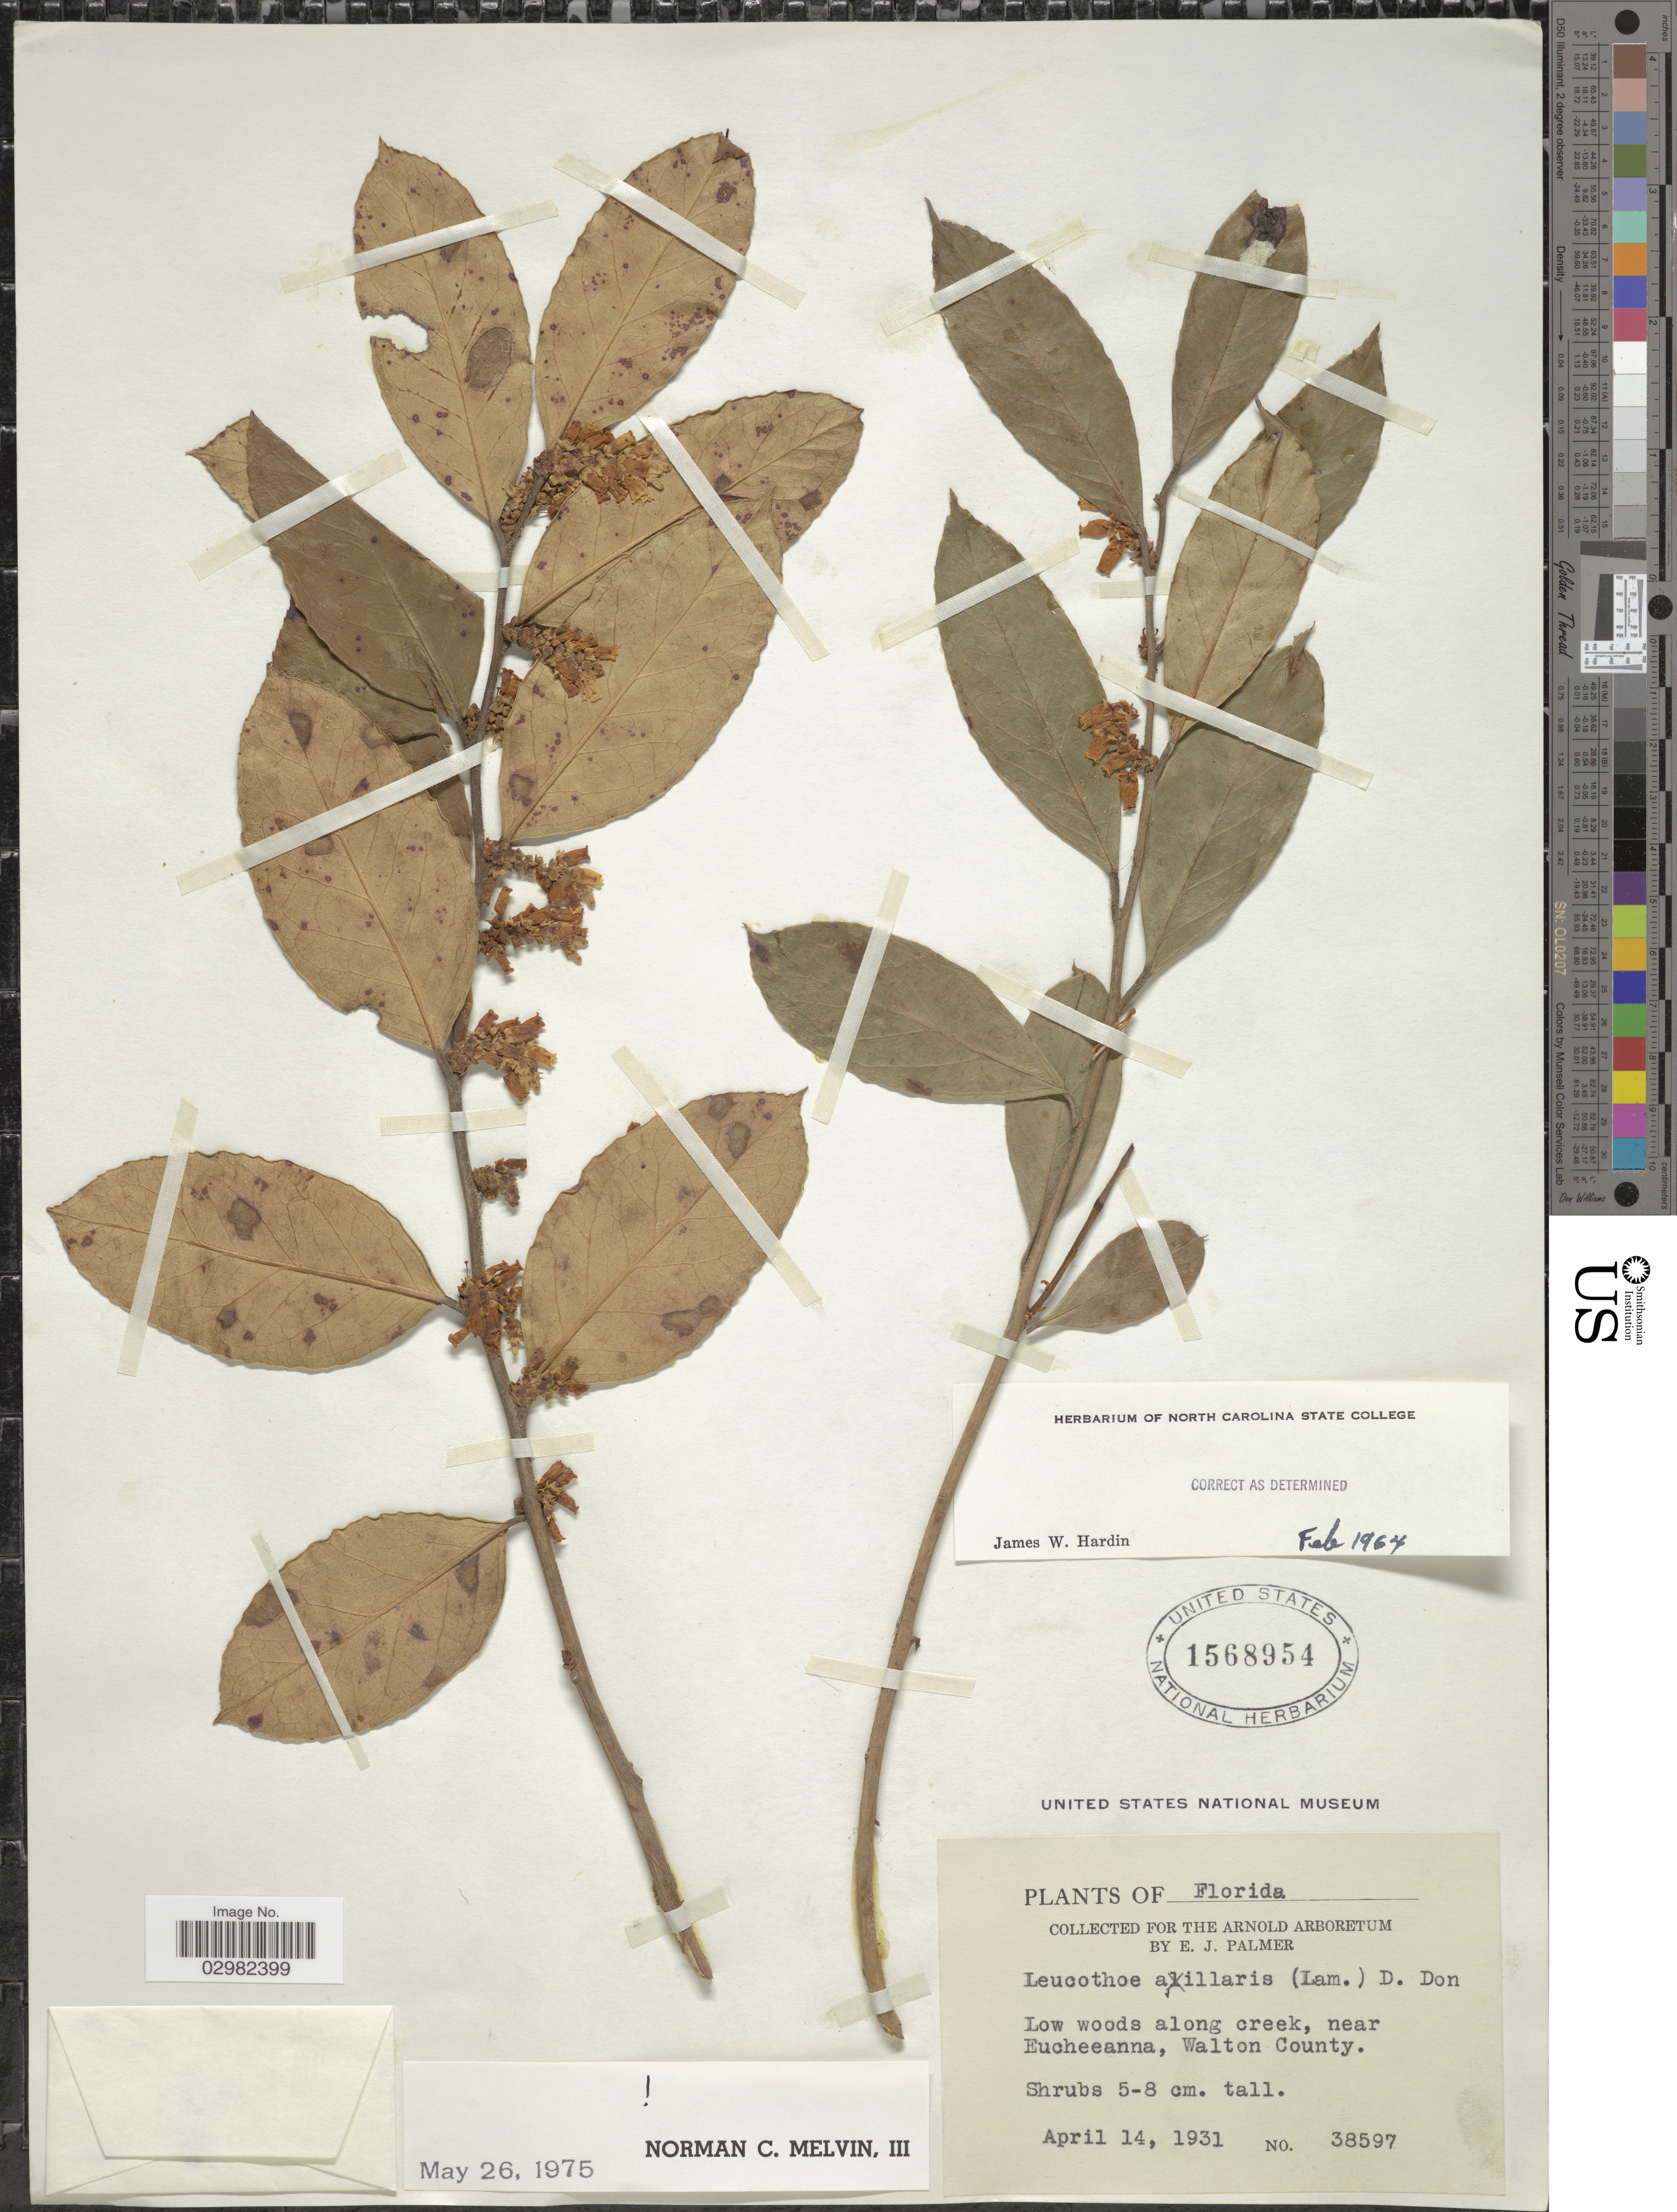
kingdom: Plantae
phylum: Tracheophyta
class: Magnoliopsida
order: Ericales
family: Ericaceae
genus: Leucothoe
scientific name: Leucothoë axillaris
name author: (Lam.) D. Don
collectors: E. J. Palmer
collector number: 38597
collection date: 1931-04-14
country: United States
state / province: Florida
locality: Low woods along creek, near Eucheeanna, Walton County.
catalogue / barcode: US 1568954